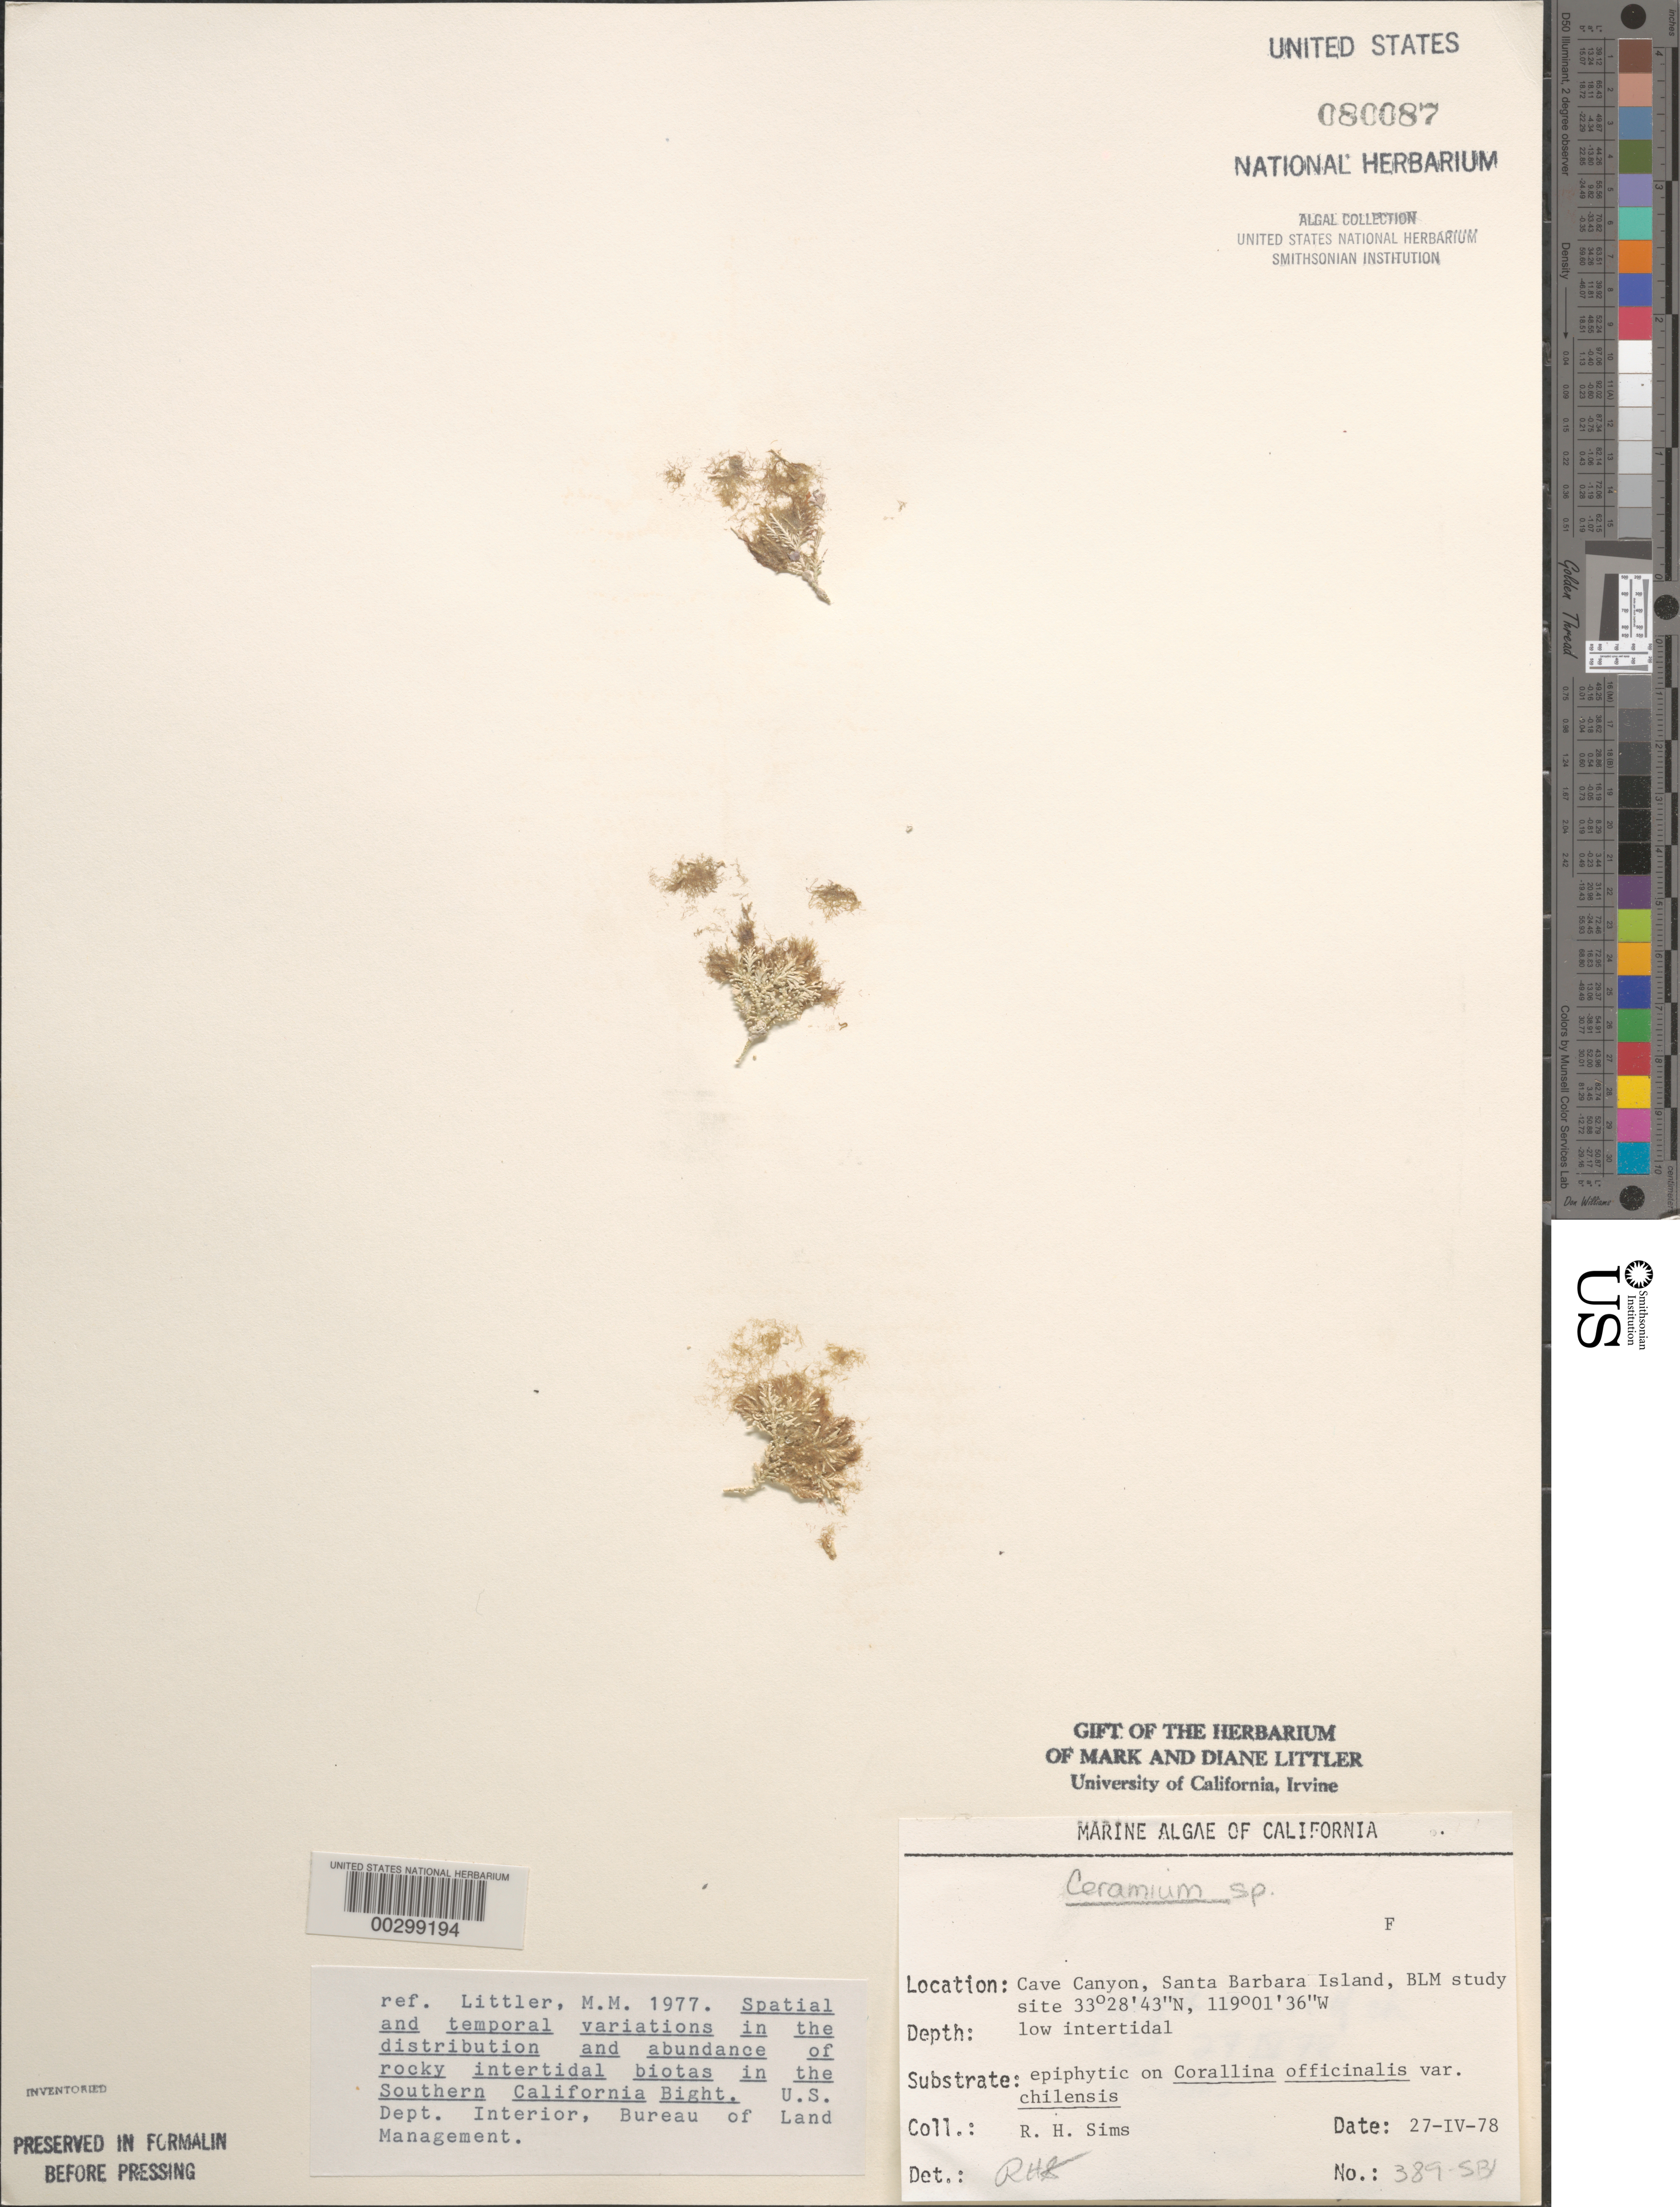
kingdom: Plantae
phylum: Rhodophyta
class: Florideophyceae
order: Ceramiales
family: Ceramiaceae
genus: Ceramium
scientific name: Ceramium sp.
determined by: Sims, Robert H.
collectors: R. H. Sims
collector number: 389-SBI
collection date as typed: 27 Apr 1978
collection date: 1978-04-27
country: United States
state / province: California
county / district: Santa Barbara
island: Santa Barbara Island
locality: Cave Canyon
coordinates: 33 28' 43" N, 119 01' 36" W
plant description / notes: BLM-SOCALBIGHT Rocky Intertidal Survey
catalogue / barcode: US 80087